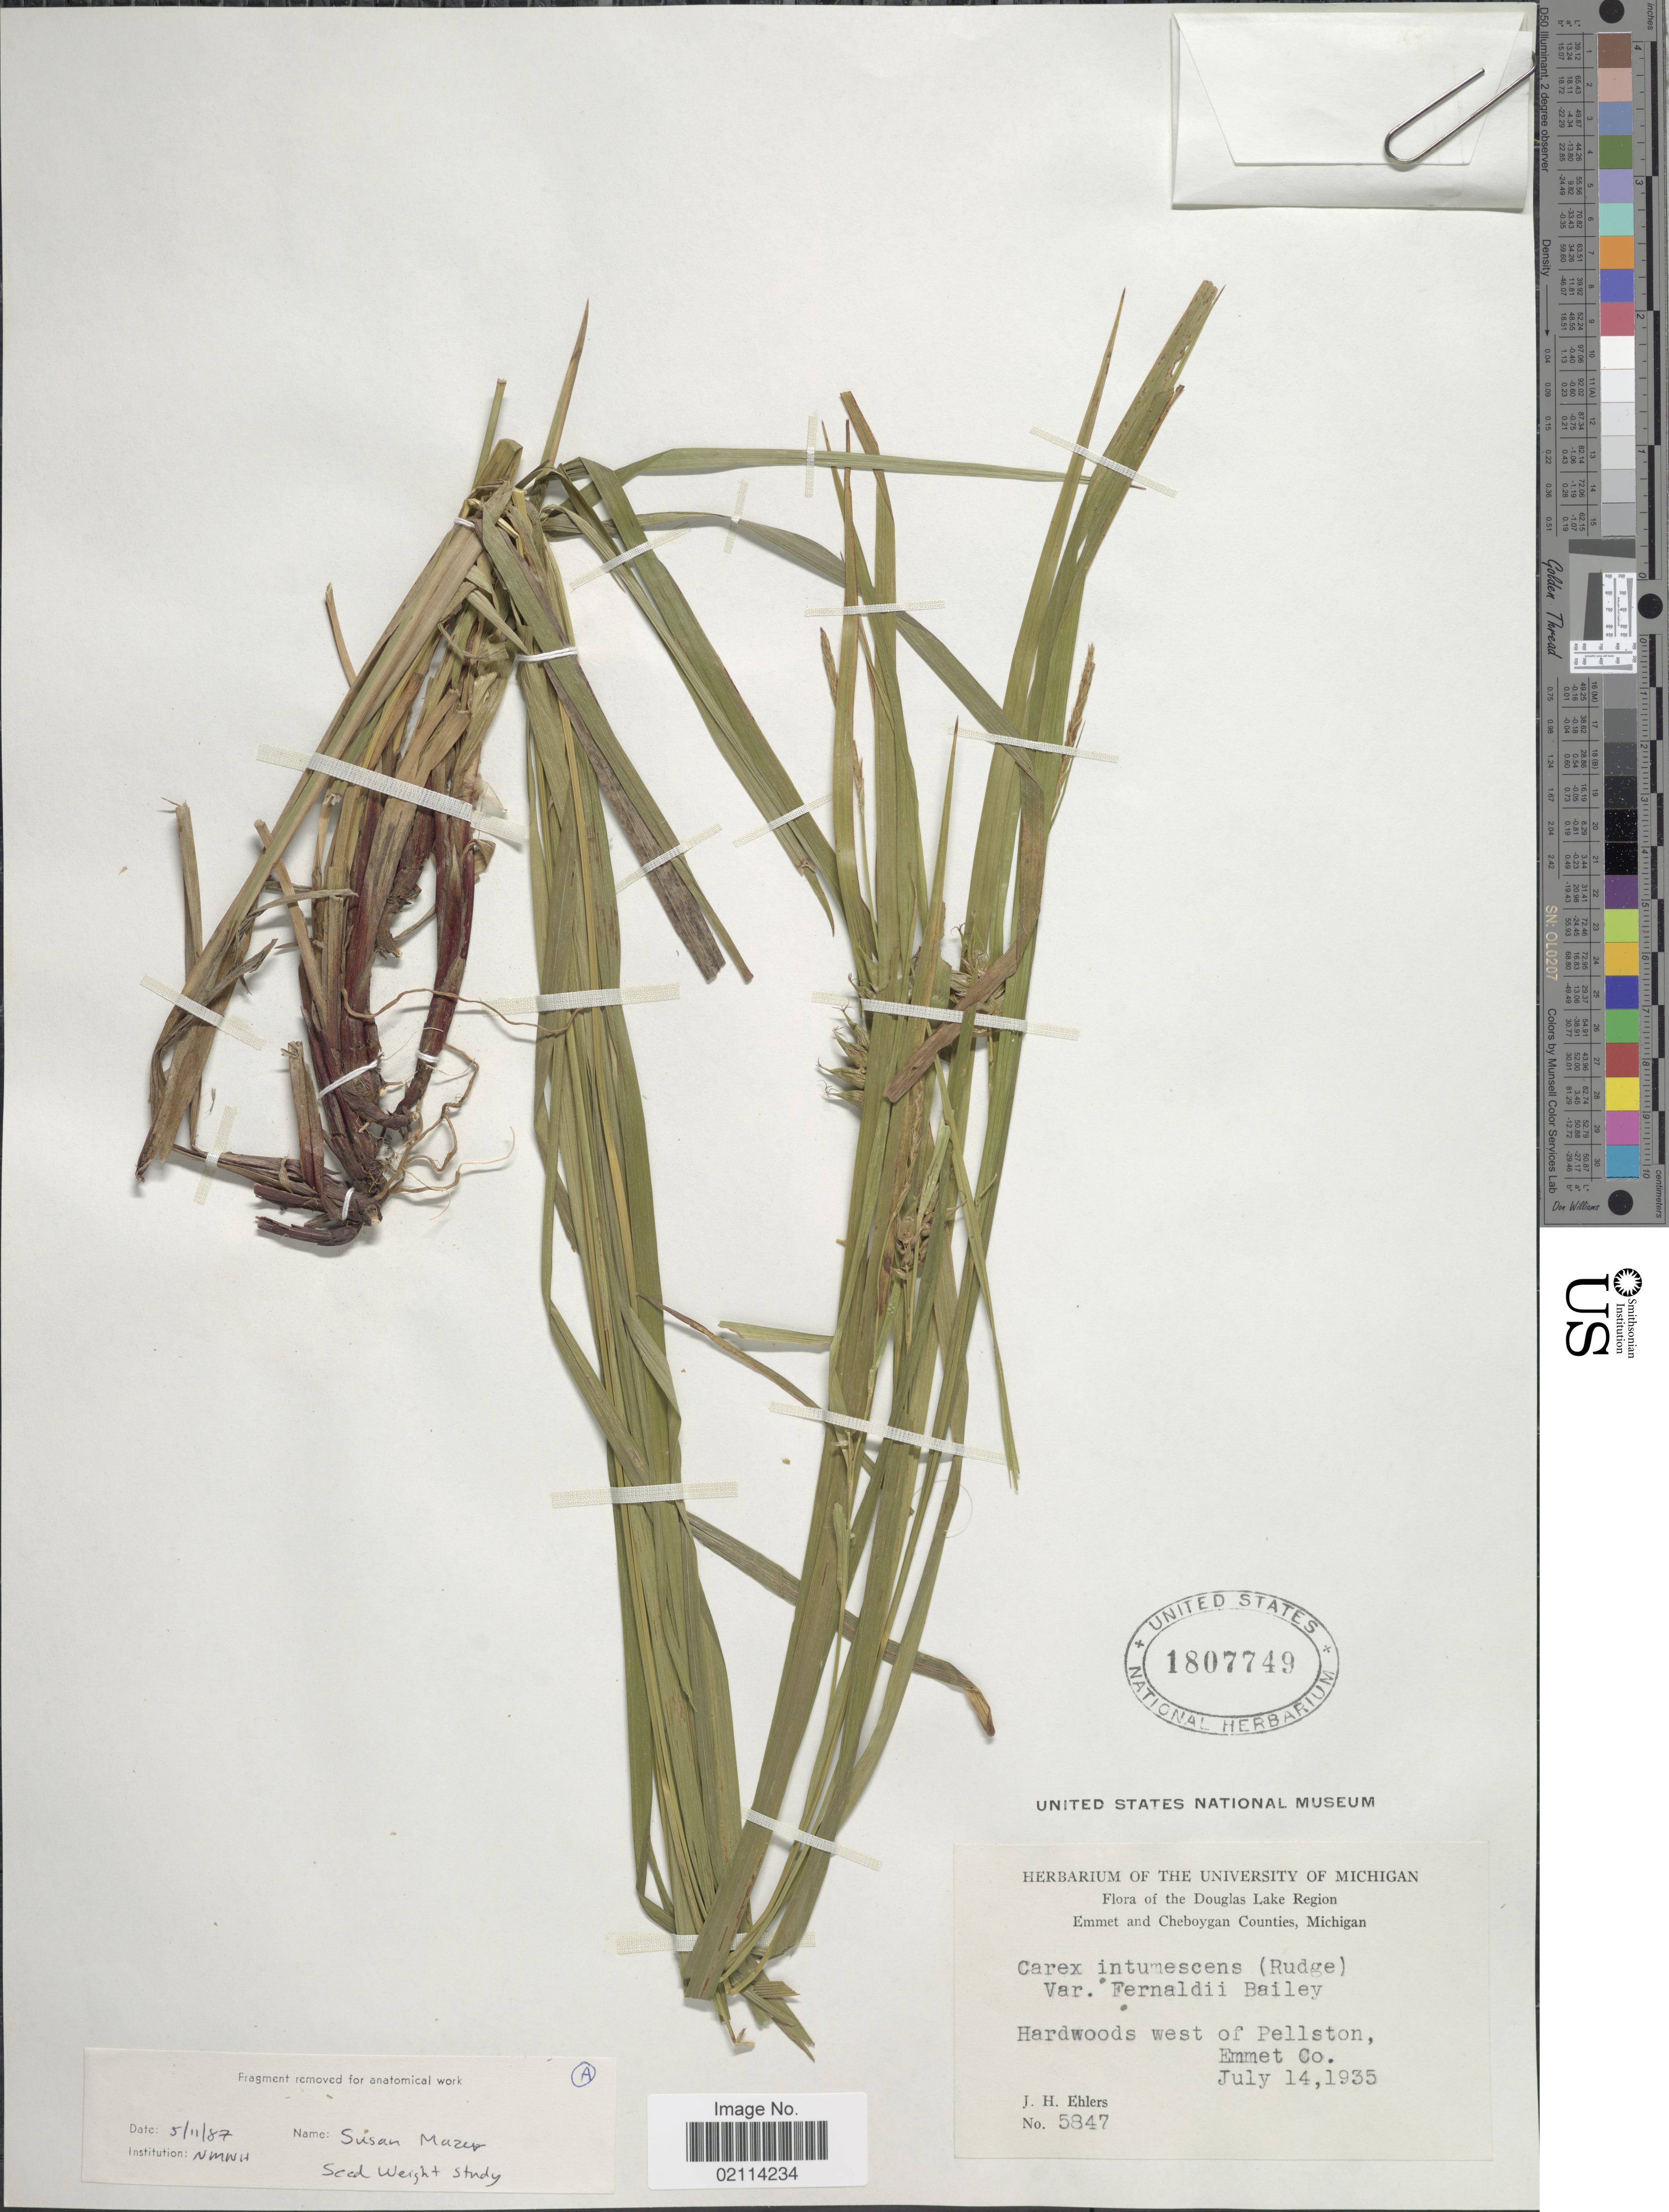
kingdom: Plantae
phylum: Tracheophyta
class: Liliopsida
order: Poales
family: Cyperaceae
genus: Carex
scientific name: Carex intumescens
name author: Rudge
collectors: J. H. Ehlers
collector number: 5847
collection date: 1935-07-14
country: United States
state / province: Michigan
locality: The Douglas Lake Region, Hardwoods west of Pellston, Emmet Co.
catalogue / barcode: US 1807749